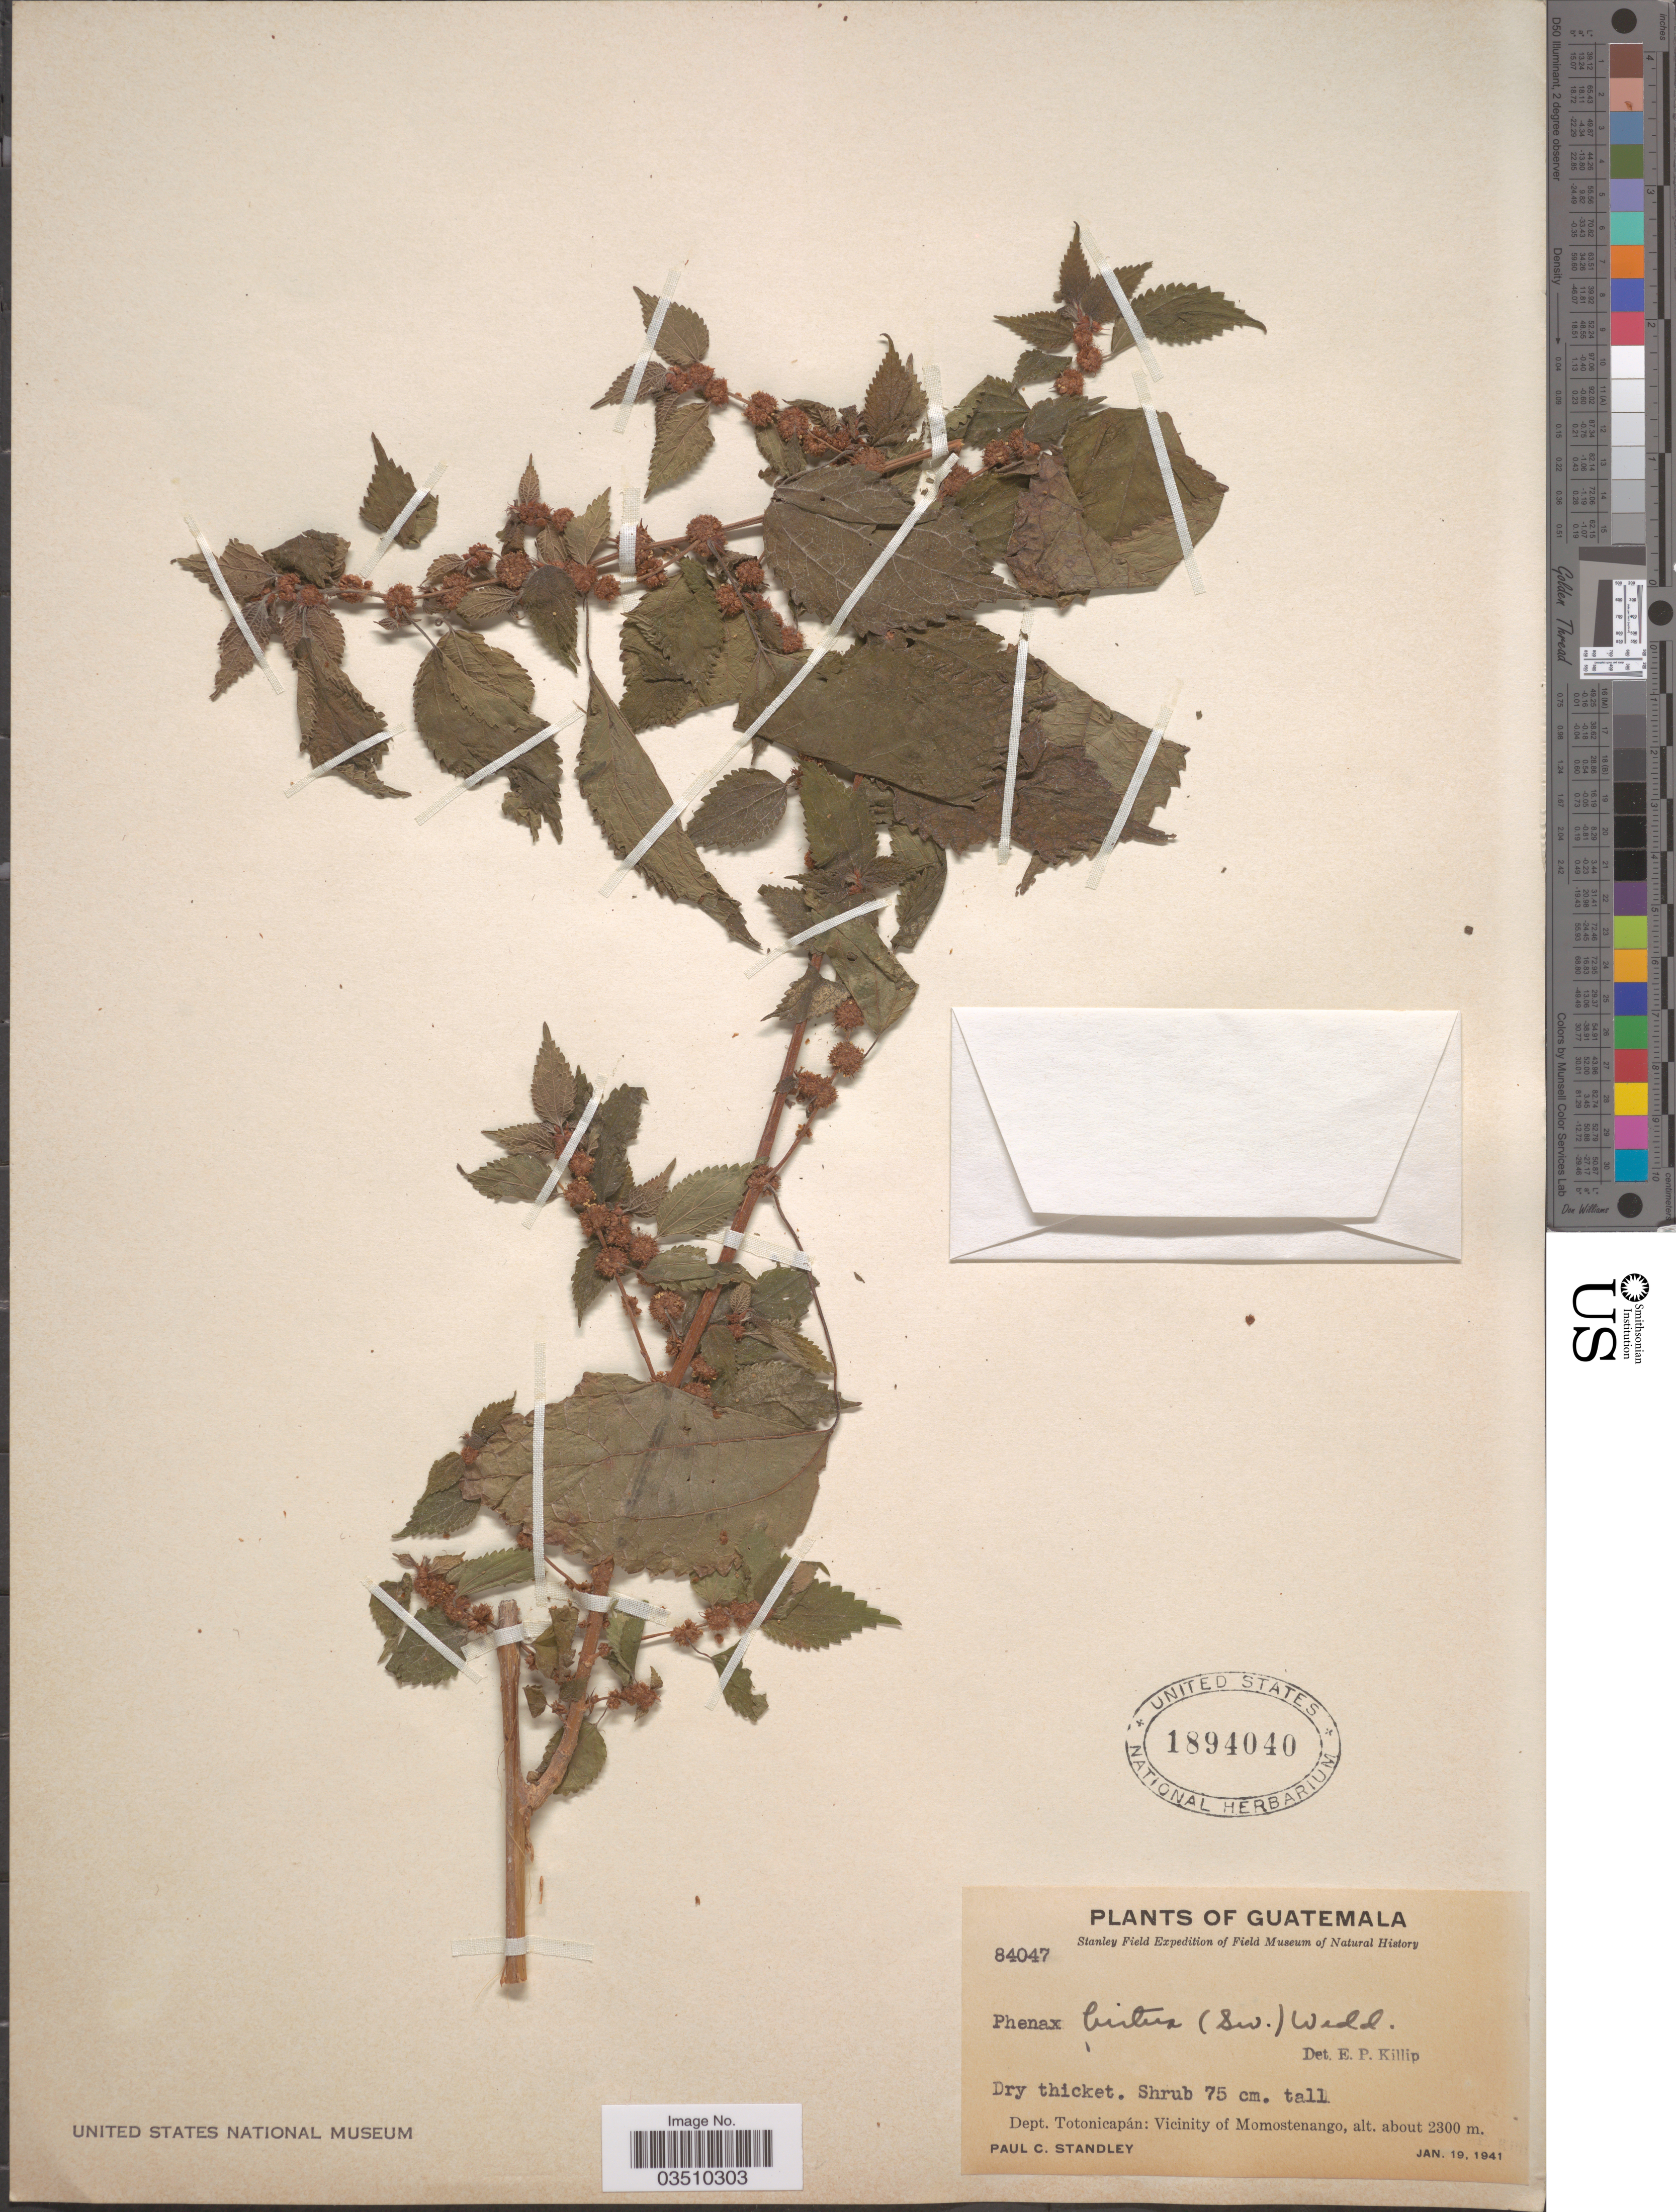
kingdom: Plantae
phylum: Tracheophyta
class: Magnoliopsida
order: Rosales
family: Urticaceae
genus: Phenax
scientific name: Phenax hirtus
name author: (Sw.) Wedd.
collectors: P. C. Standley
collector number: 84047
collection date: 1941-01-19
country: Guatemala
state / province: Totonicapan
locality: Dept. Totonicapán: Vicinity of Momostenango.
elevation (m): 2300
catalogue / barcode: US 1894040